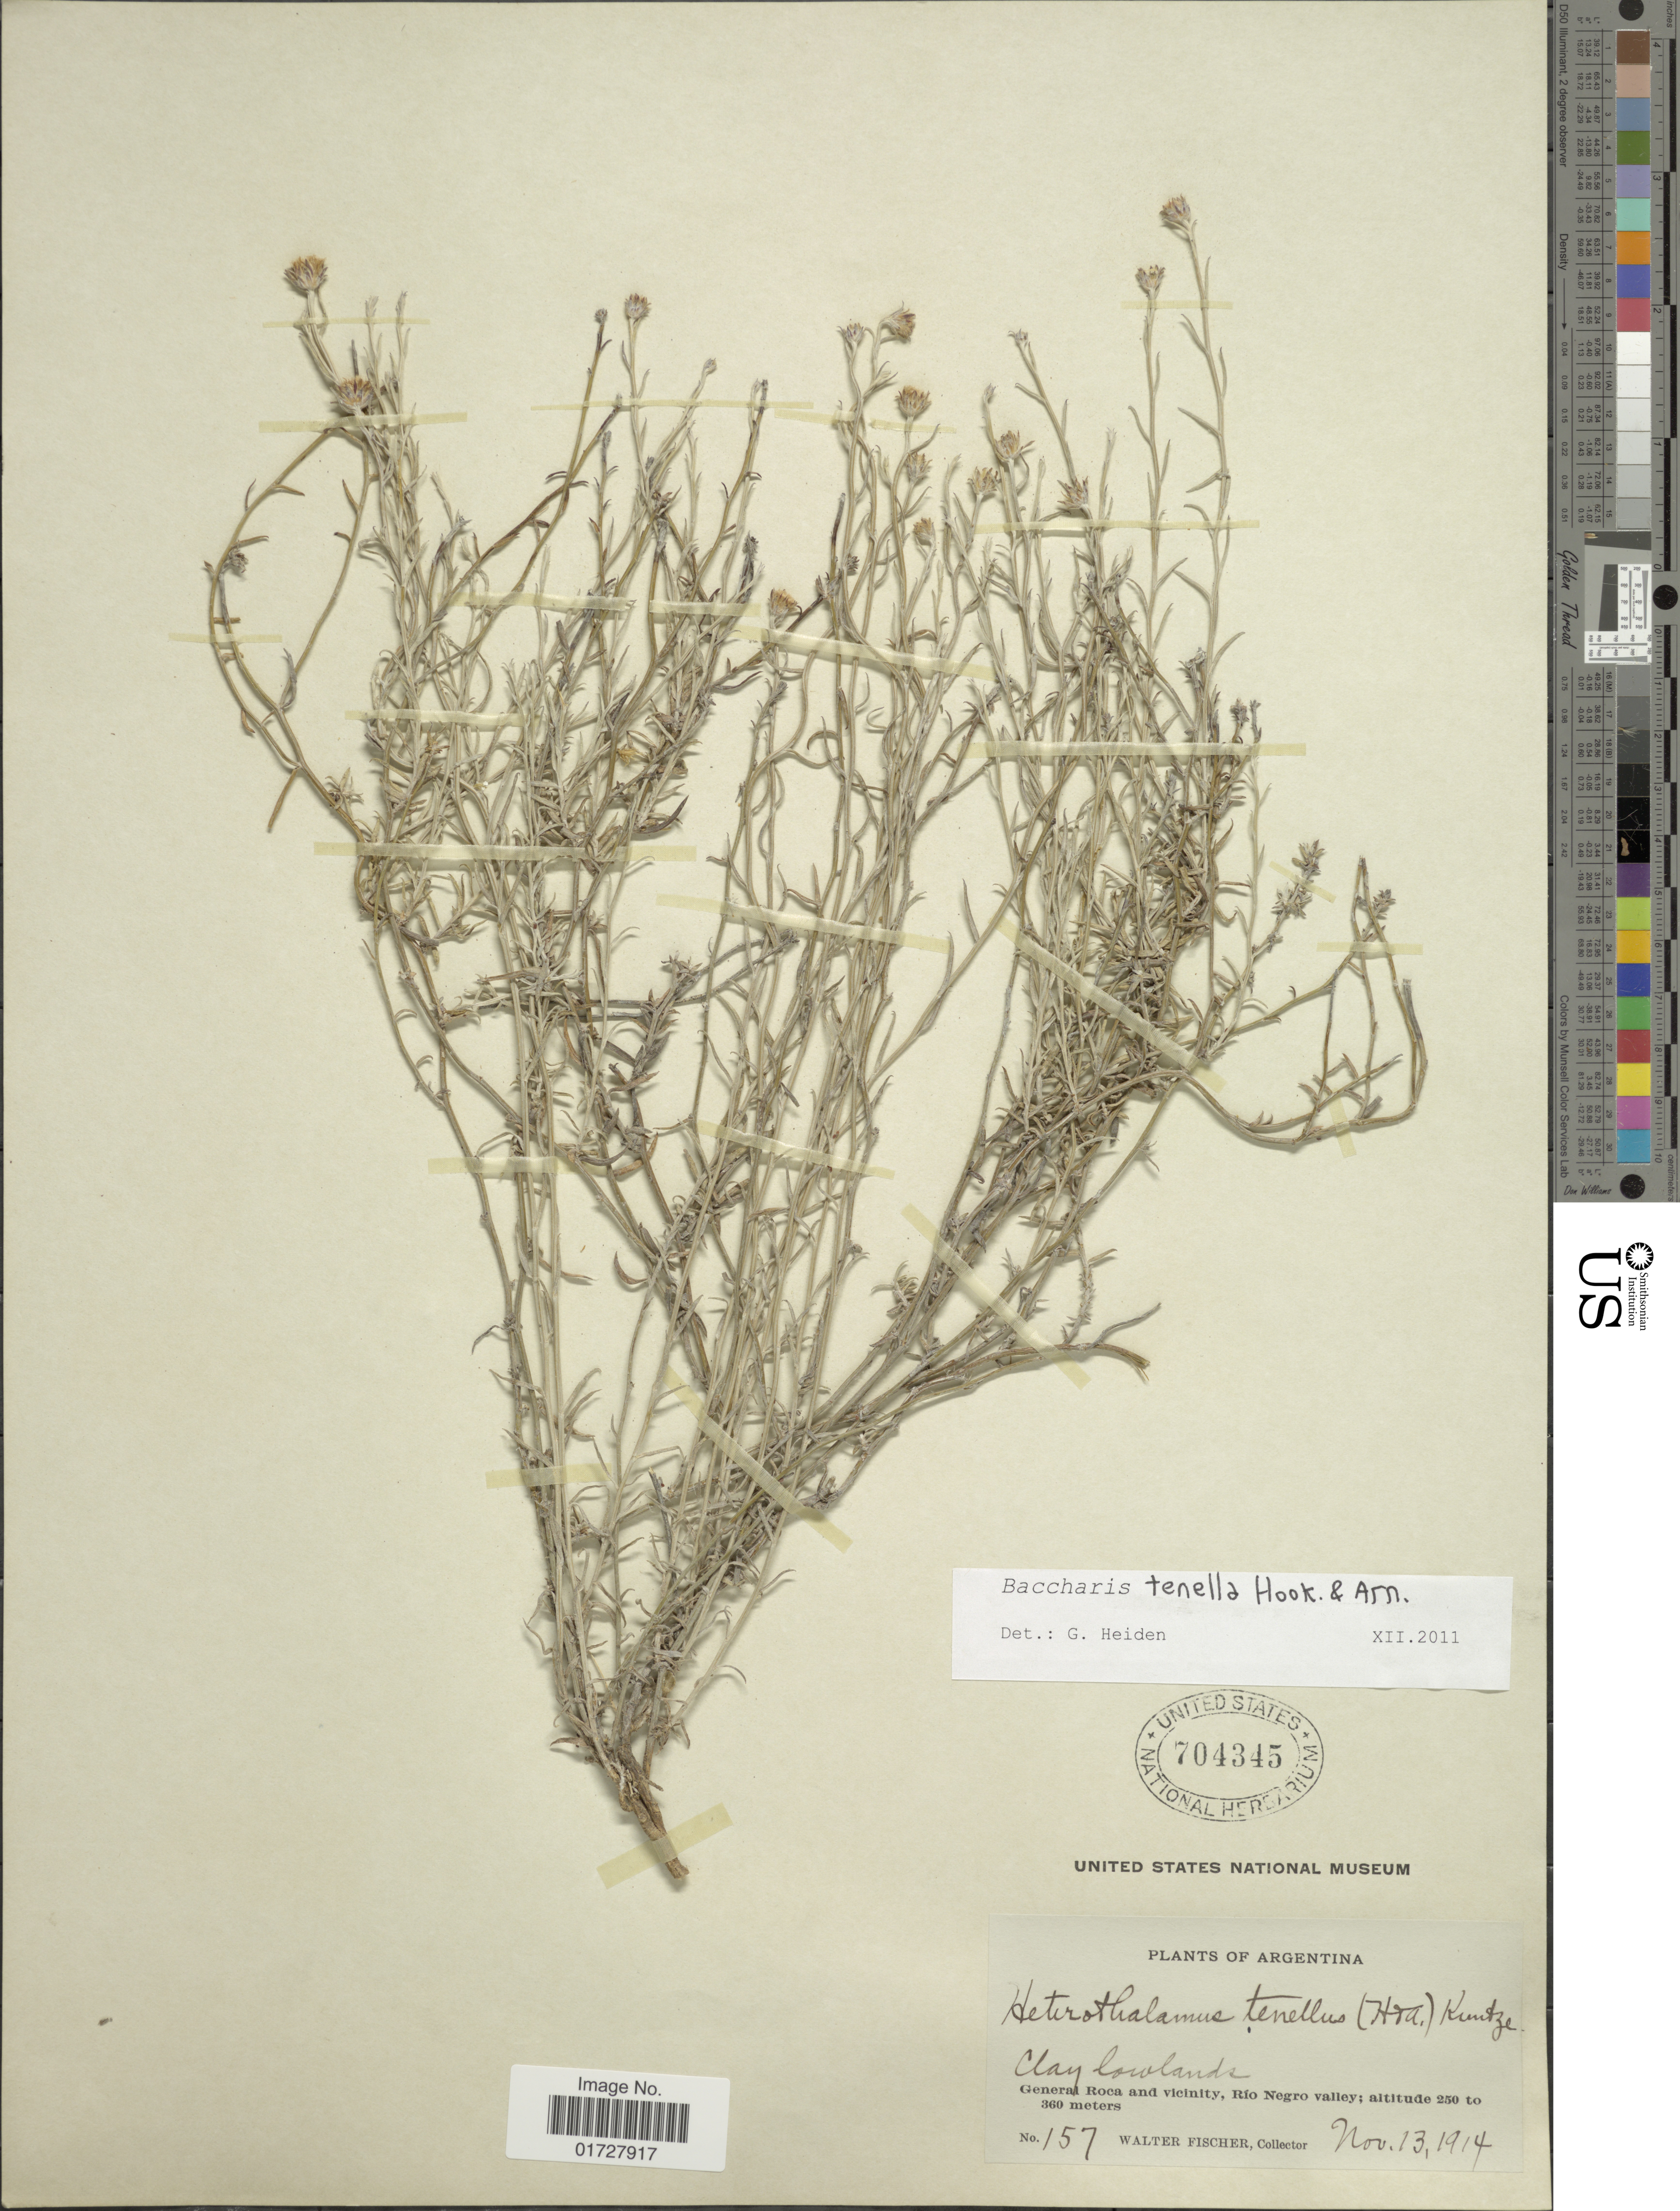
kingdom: Plantae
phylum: Tracheophyta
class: Magnoliopsida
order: Asterales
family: Asteraceae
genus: Baccharis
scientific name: Baccharis tenella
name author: Hook. & Arn.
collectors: W. Fischer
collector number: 157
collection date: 1914-11-13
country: Argentina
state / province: Rio Negro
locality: General Roca and vicinity, Rio Negro Valley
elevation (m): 250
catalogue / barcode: US 704345